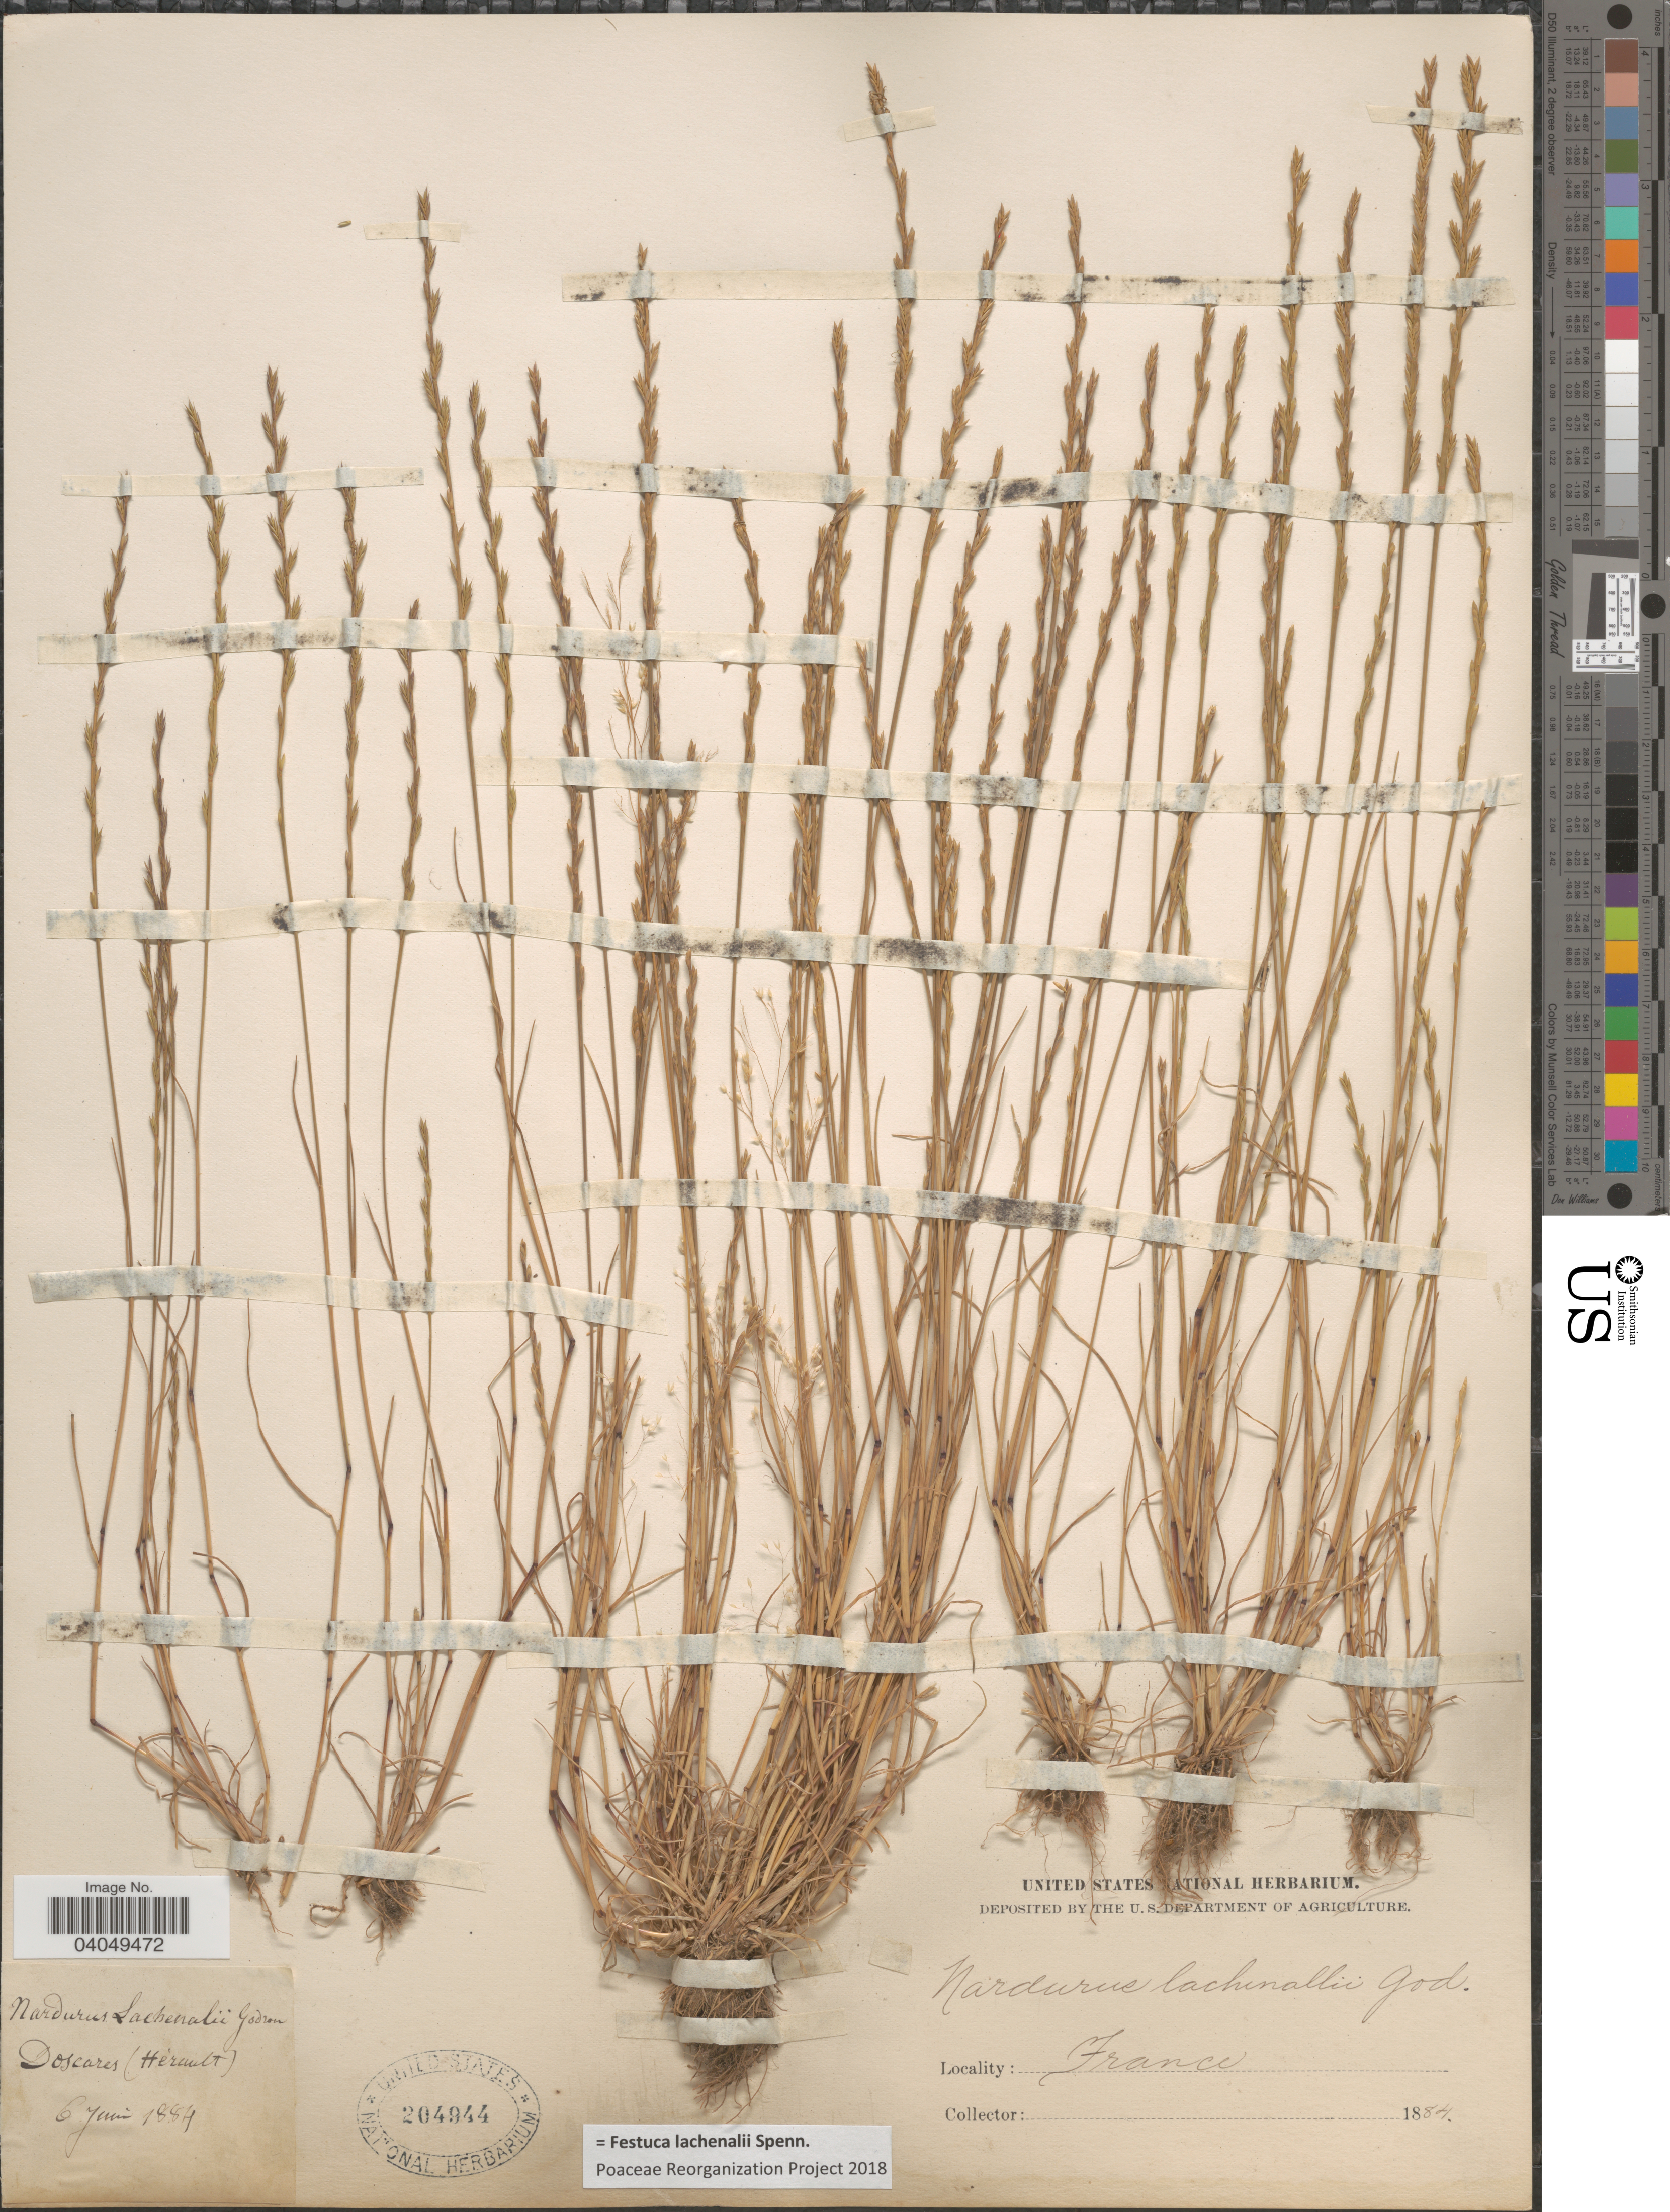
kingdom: Plantae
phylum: Tracheophyta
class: Liliopsida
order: Poales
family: Poaceae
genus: Festuca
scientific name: Festuca lachenalii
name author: Spenn.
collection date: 1884-06-06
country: France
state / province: Occitanie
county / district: Hérault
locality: Doscares (Hérault).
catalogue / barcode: US 204944